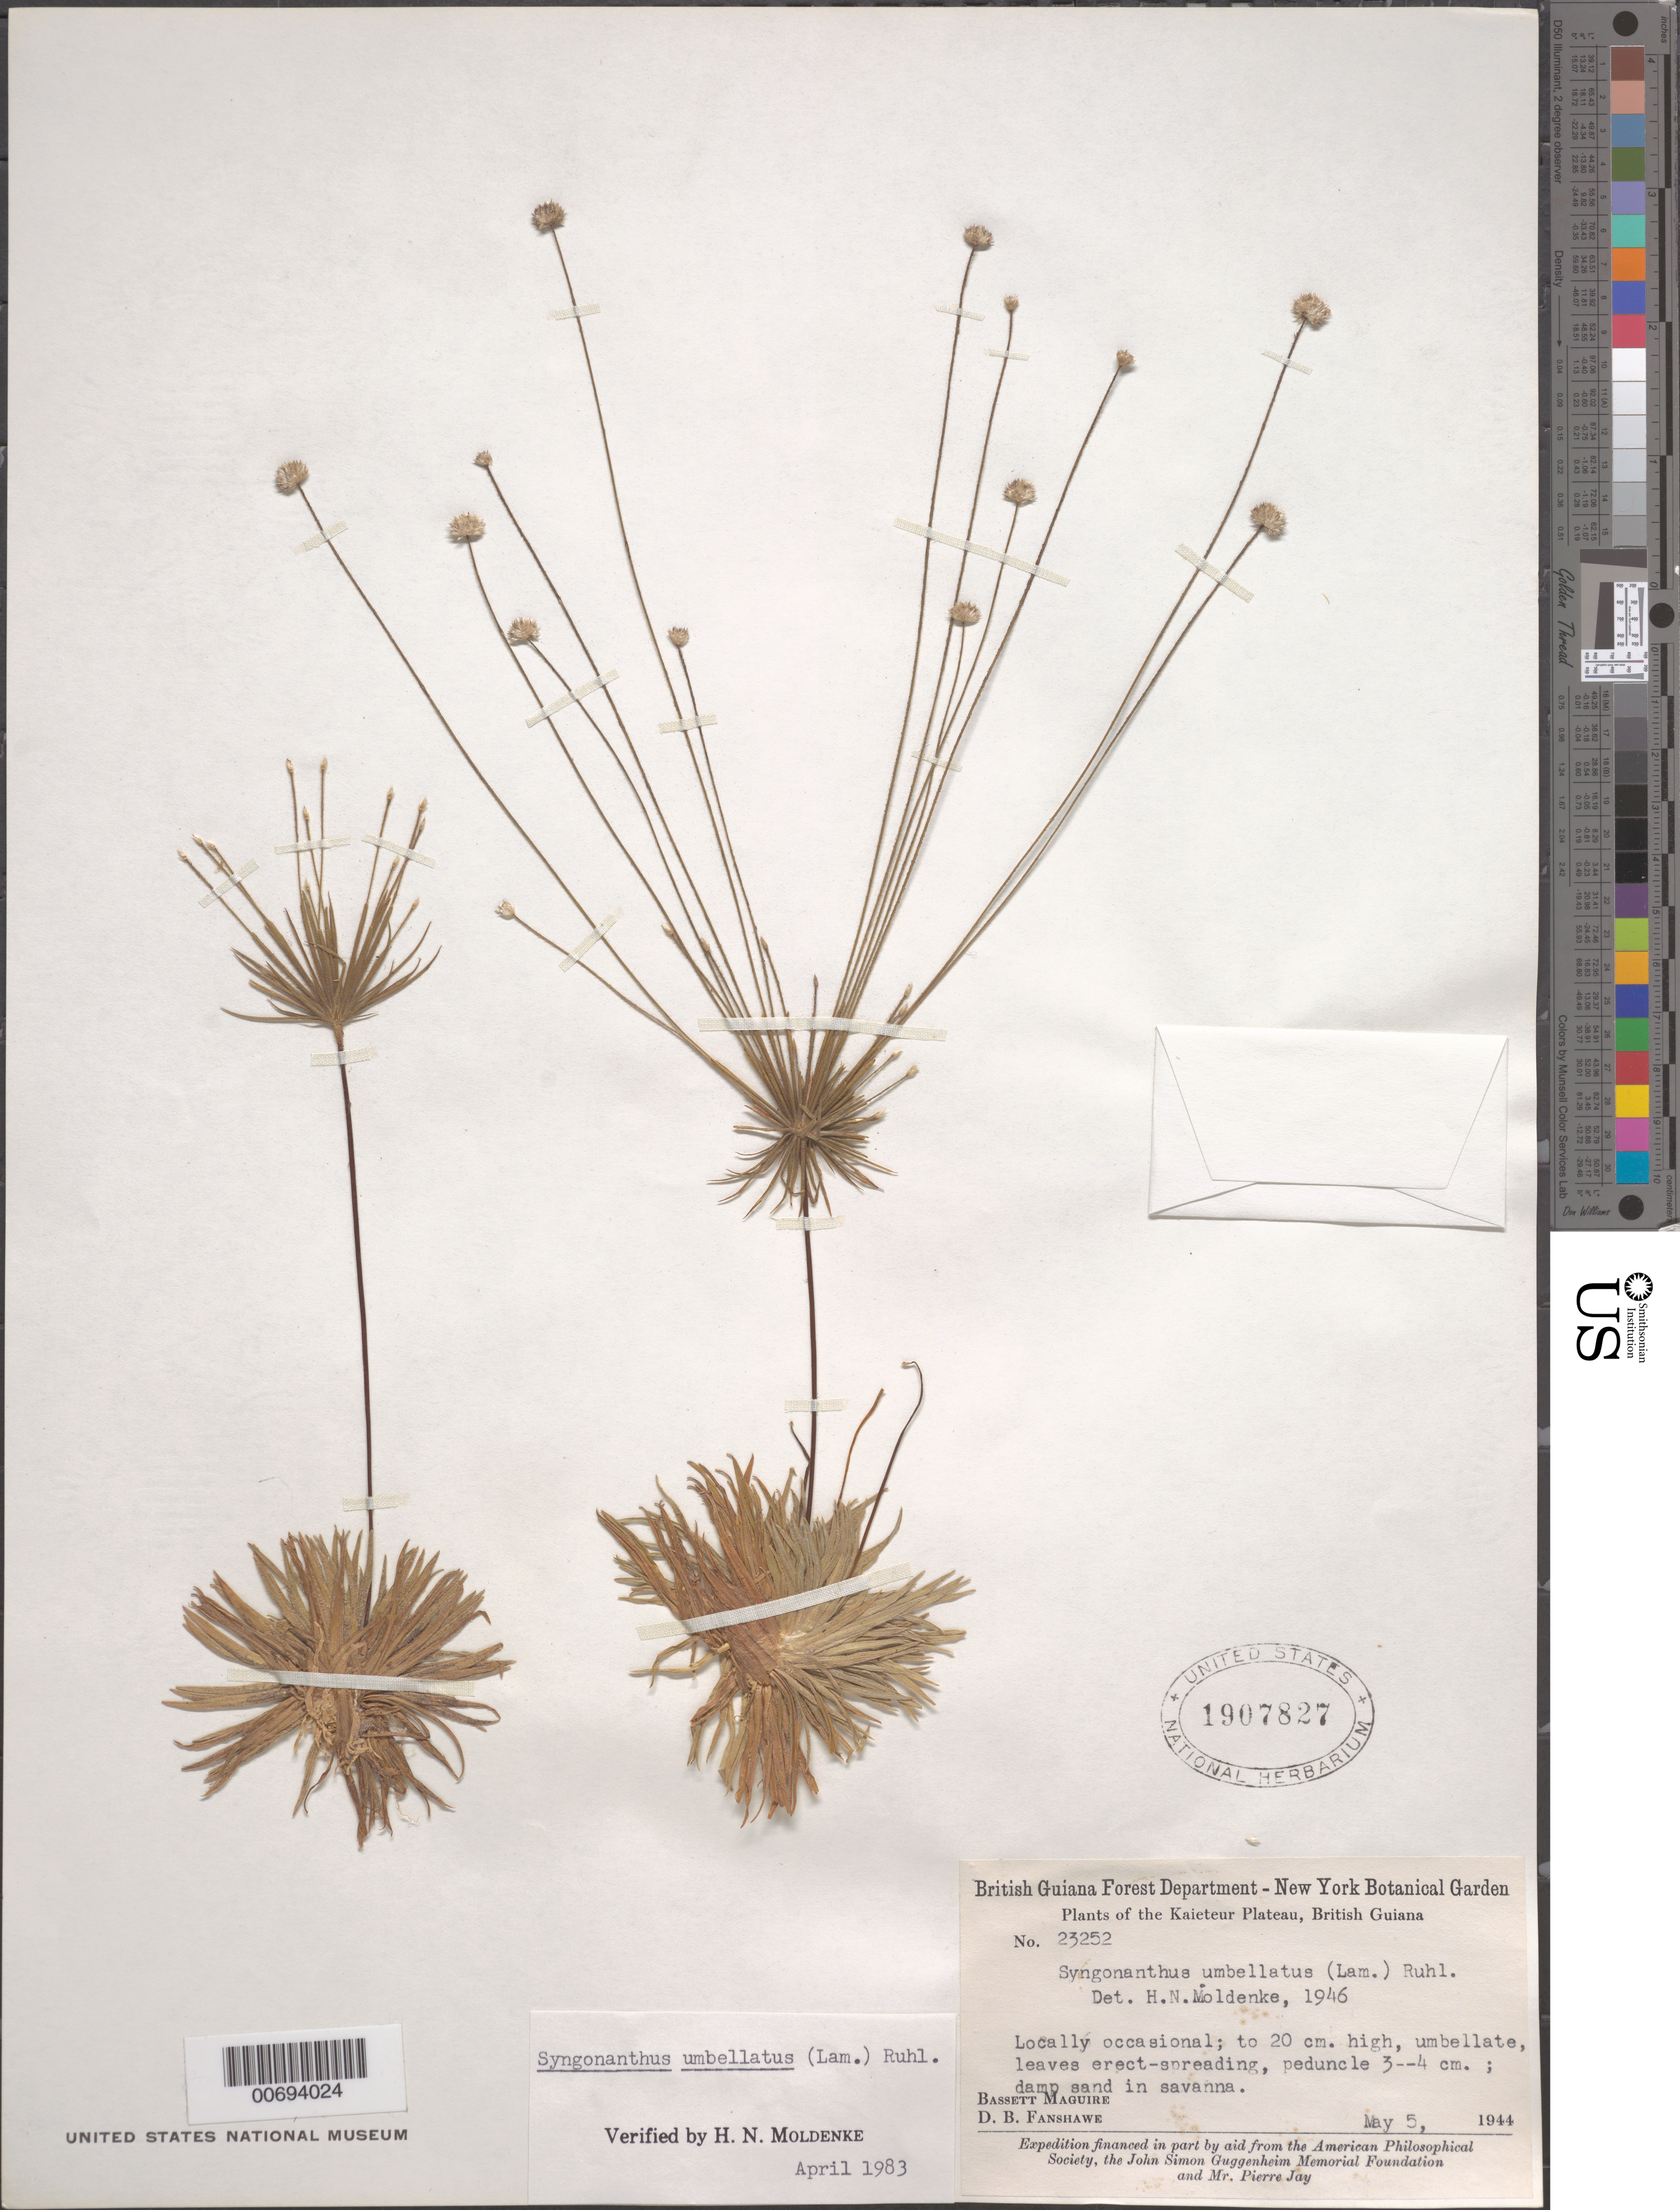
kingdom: Plantae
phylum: Tracheophyta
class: Liliopsida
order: Poales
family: Eriocaulaceae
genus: Syngonanthus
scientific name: Syngonanthus umbellatus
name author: (Lam.) Ruhland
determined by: Moldenke, H. N.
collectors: B. Maguire & D. B. Fanshawe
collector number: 23252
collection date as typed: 5-May-44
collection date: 1944-05-05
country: Guyana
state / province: Potaro-Siparuni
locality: Kaieteur Plateau, Potaro River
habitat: Damp sand in savanna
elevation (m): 427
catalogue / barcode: US 1907827